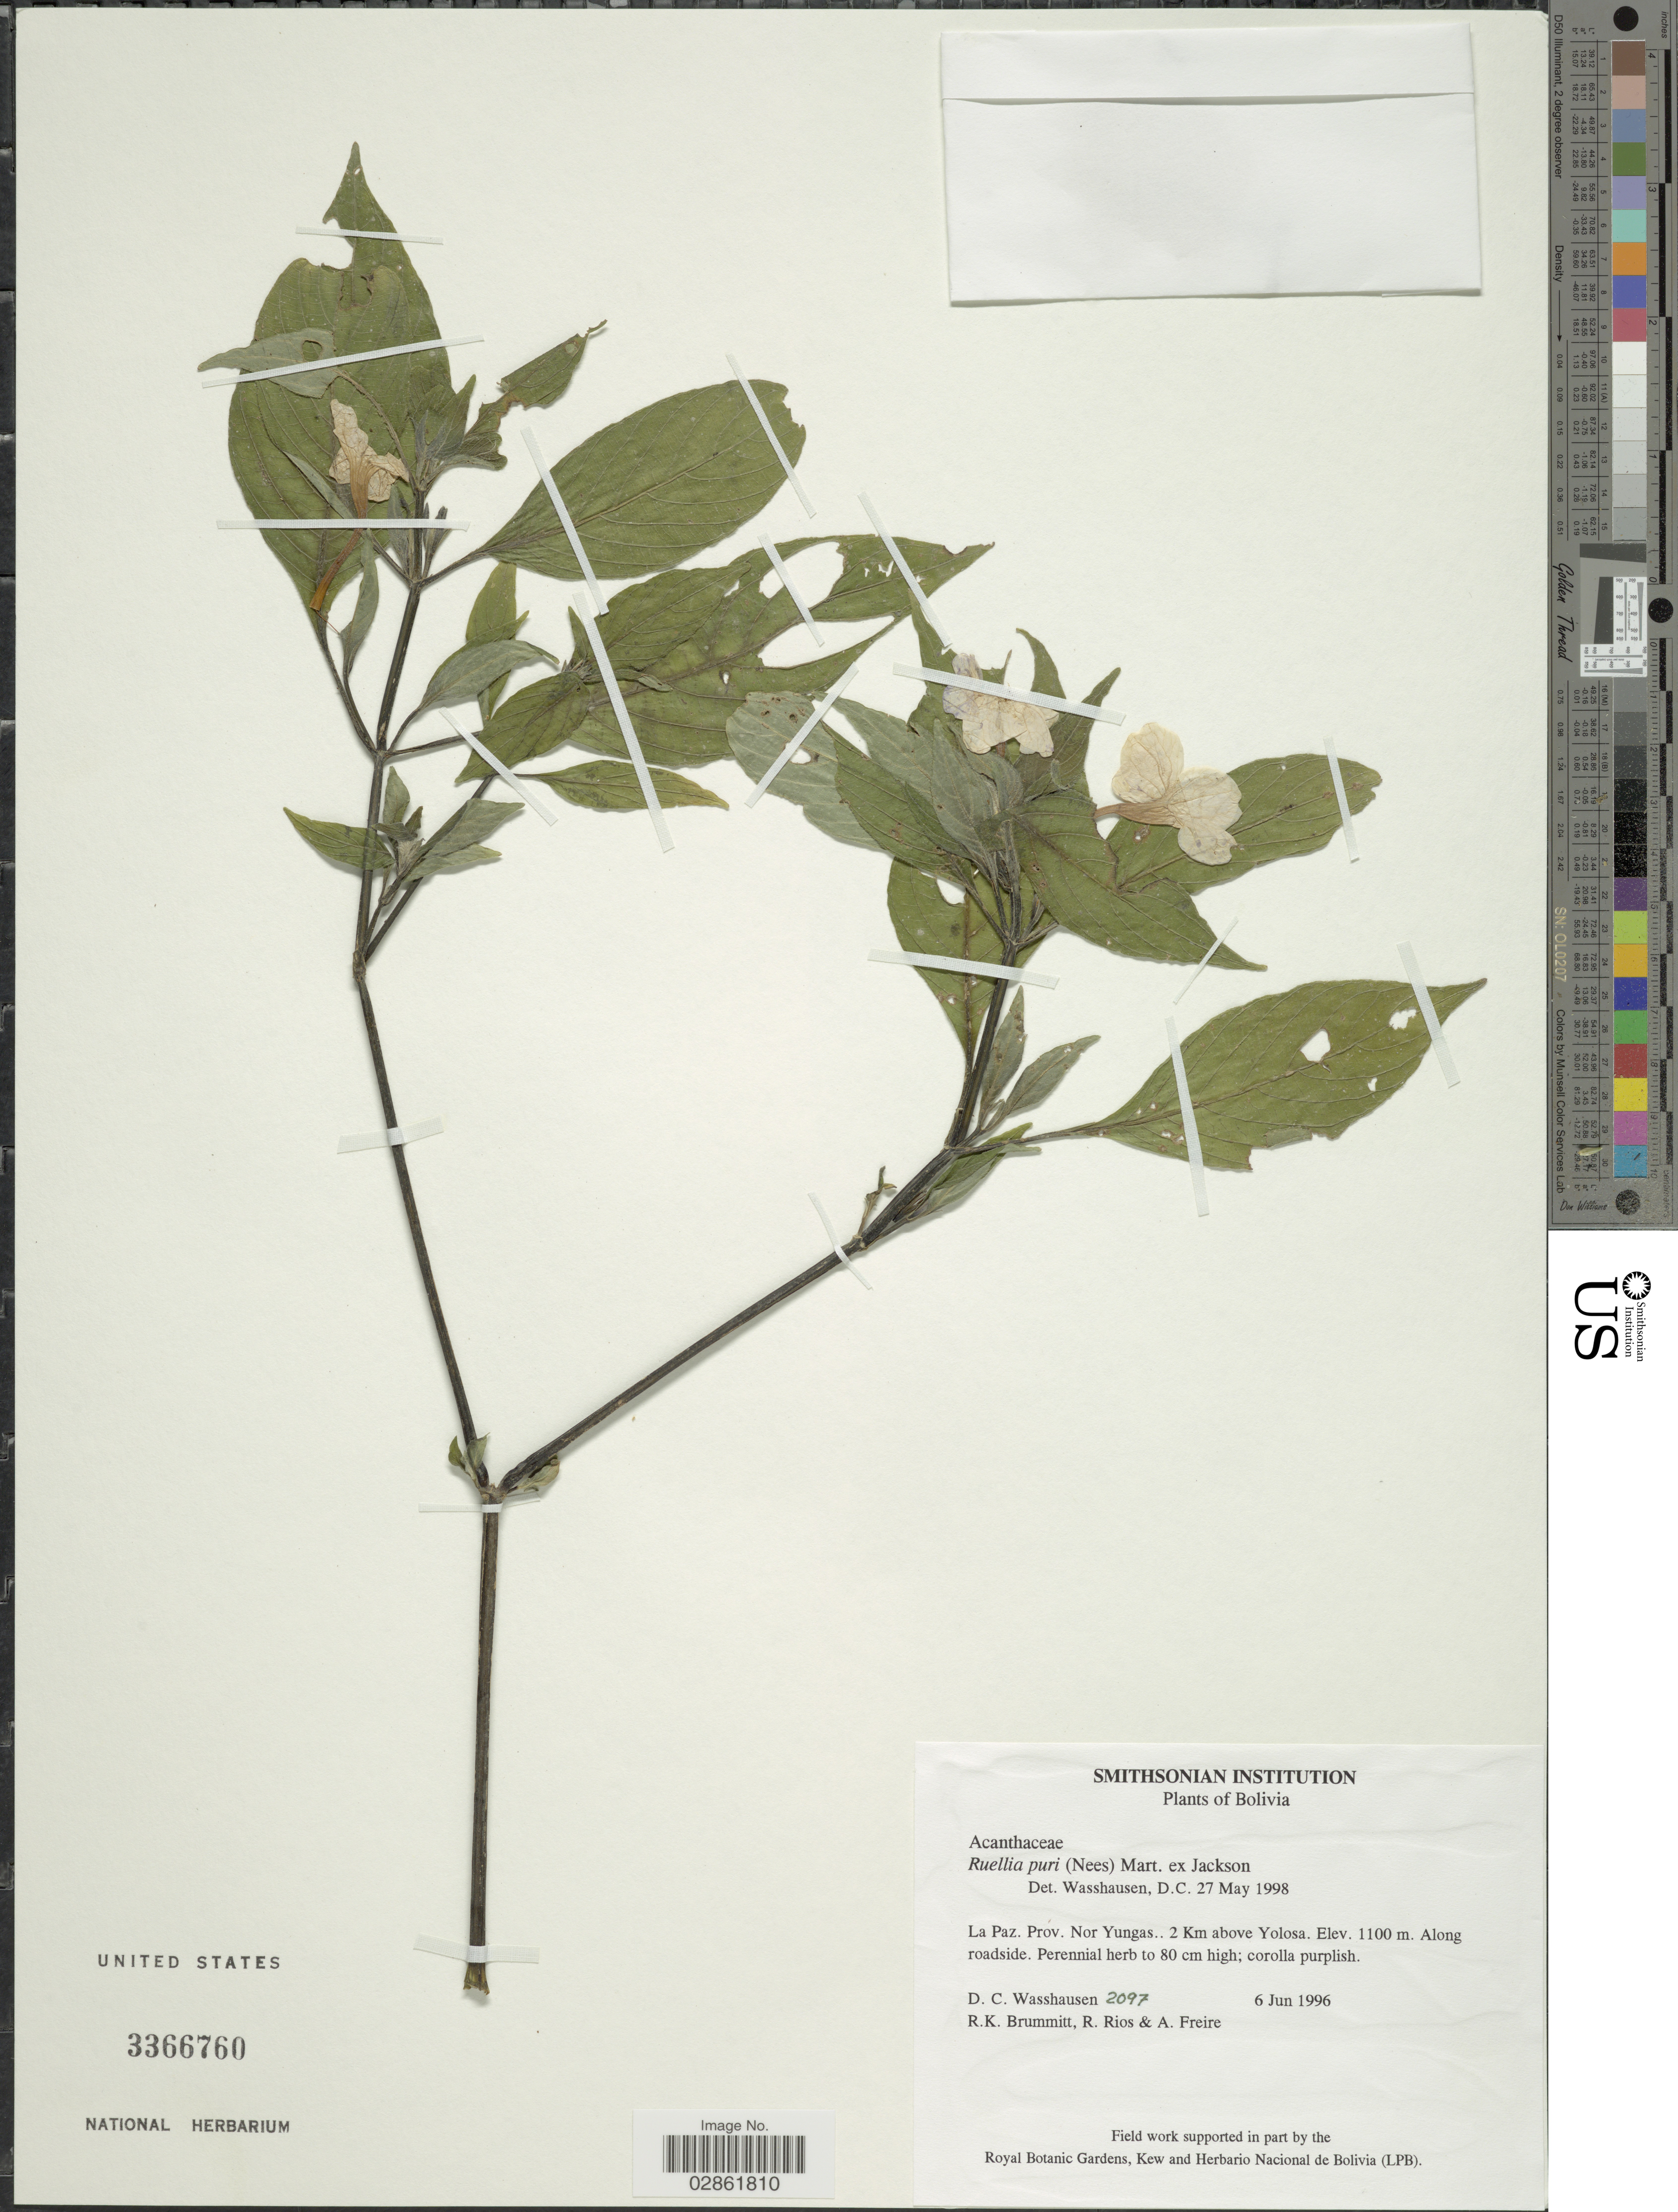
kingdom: Plantae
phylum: Tracheophyta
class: Magnoliopsida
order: Lamiales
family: Acanthaceae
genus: Ruellia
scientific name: Ruellia puri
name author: Mart. ex Nees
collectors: D. C. Wasshausen, R. K. Brummitt, R. Rios & A. Freire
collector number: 2097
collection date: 1996-06-06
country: Bolivia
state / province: La Paz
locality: Nor Yungas. 2 Km above Yolosa.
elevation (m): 1100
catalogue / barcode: US 3366760